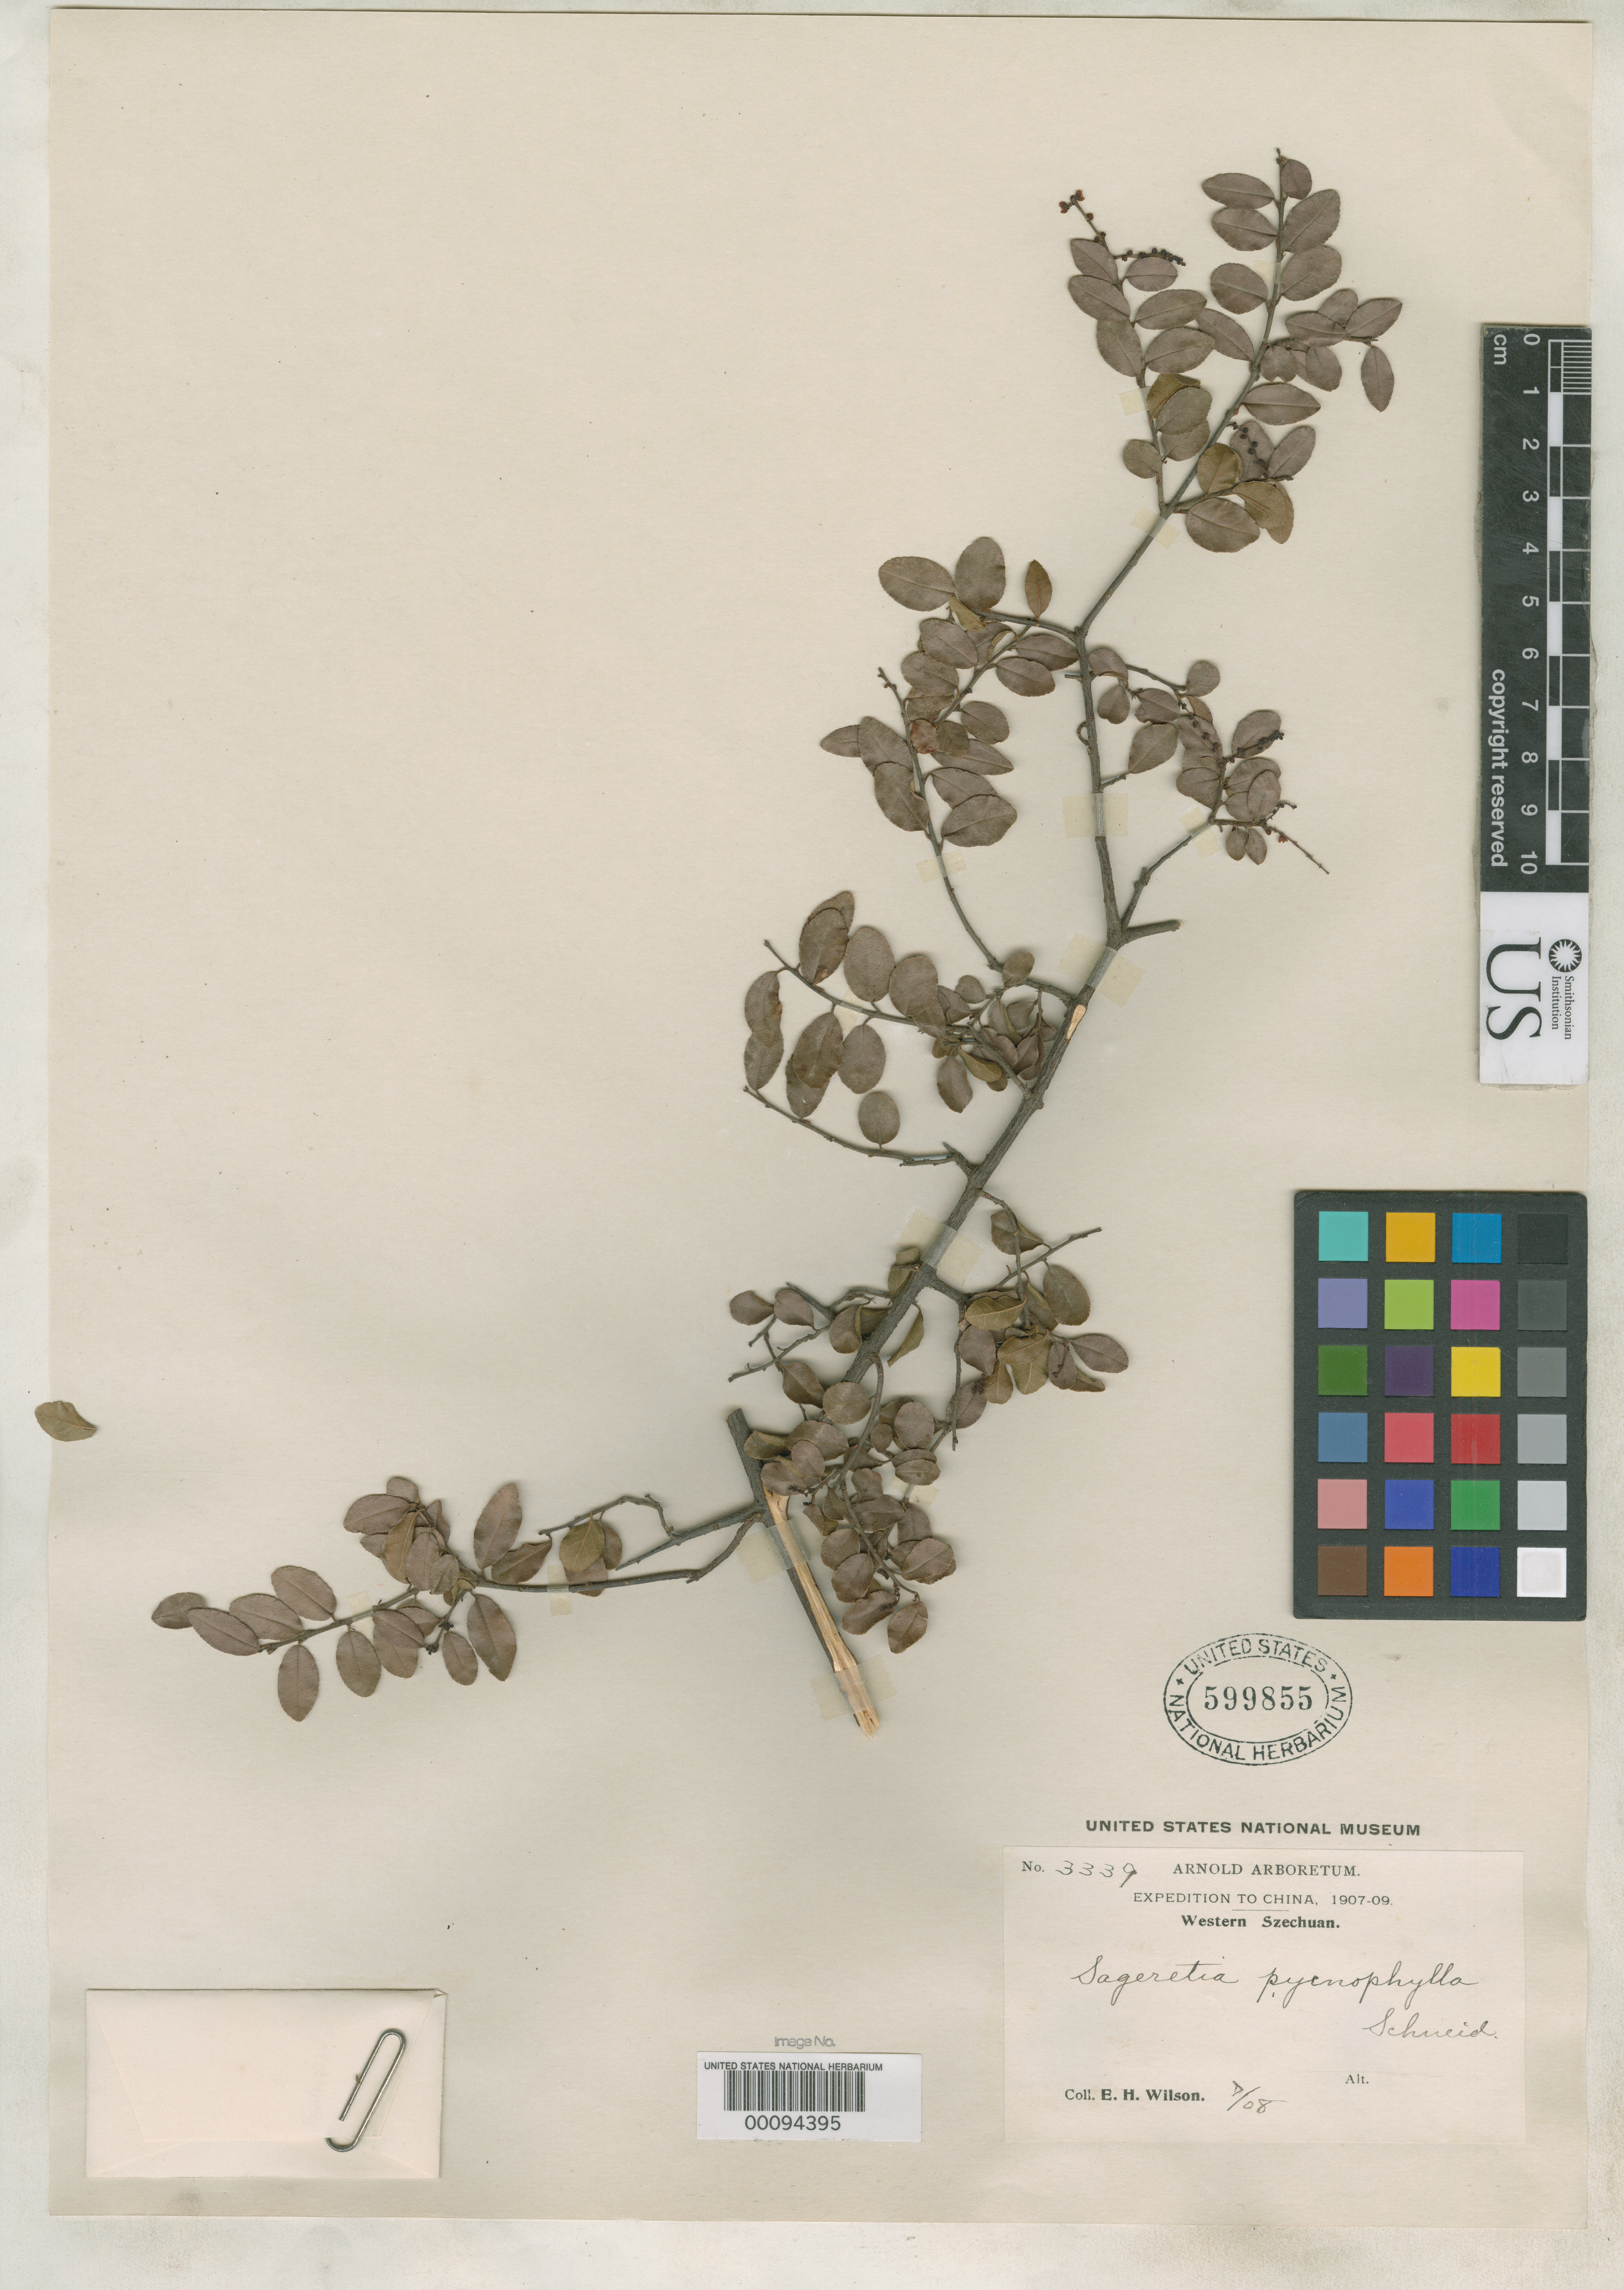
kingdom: Plantae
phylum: Tracheophyta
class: Magnoliopsida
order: Rosales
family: Rhamnaceae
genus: Sageretia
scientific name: Sageretia pycnophylla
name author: C.K. Schneid. in Sarg.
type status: Isotype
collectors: E. H. Wilson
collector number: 3339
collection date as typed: Jul 1908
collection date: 1908-07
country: China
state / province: Sichuan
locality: Near Wen-ch'uan Hsien.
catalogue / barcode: US 599855